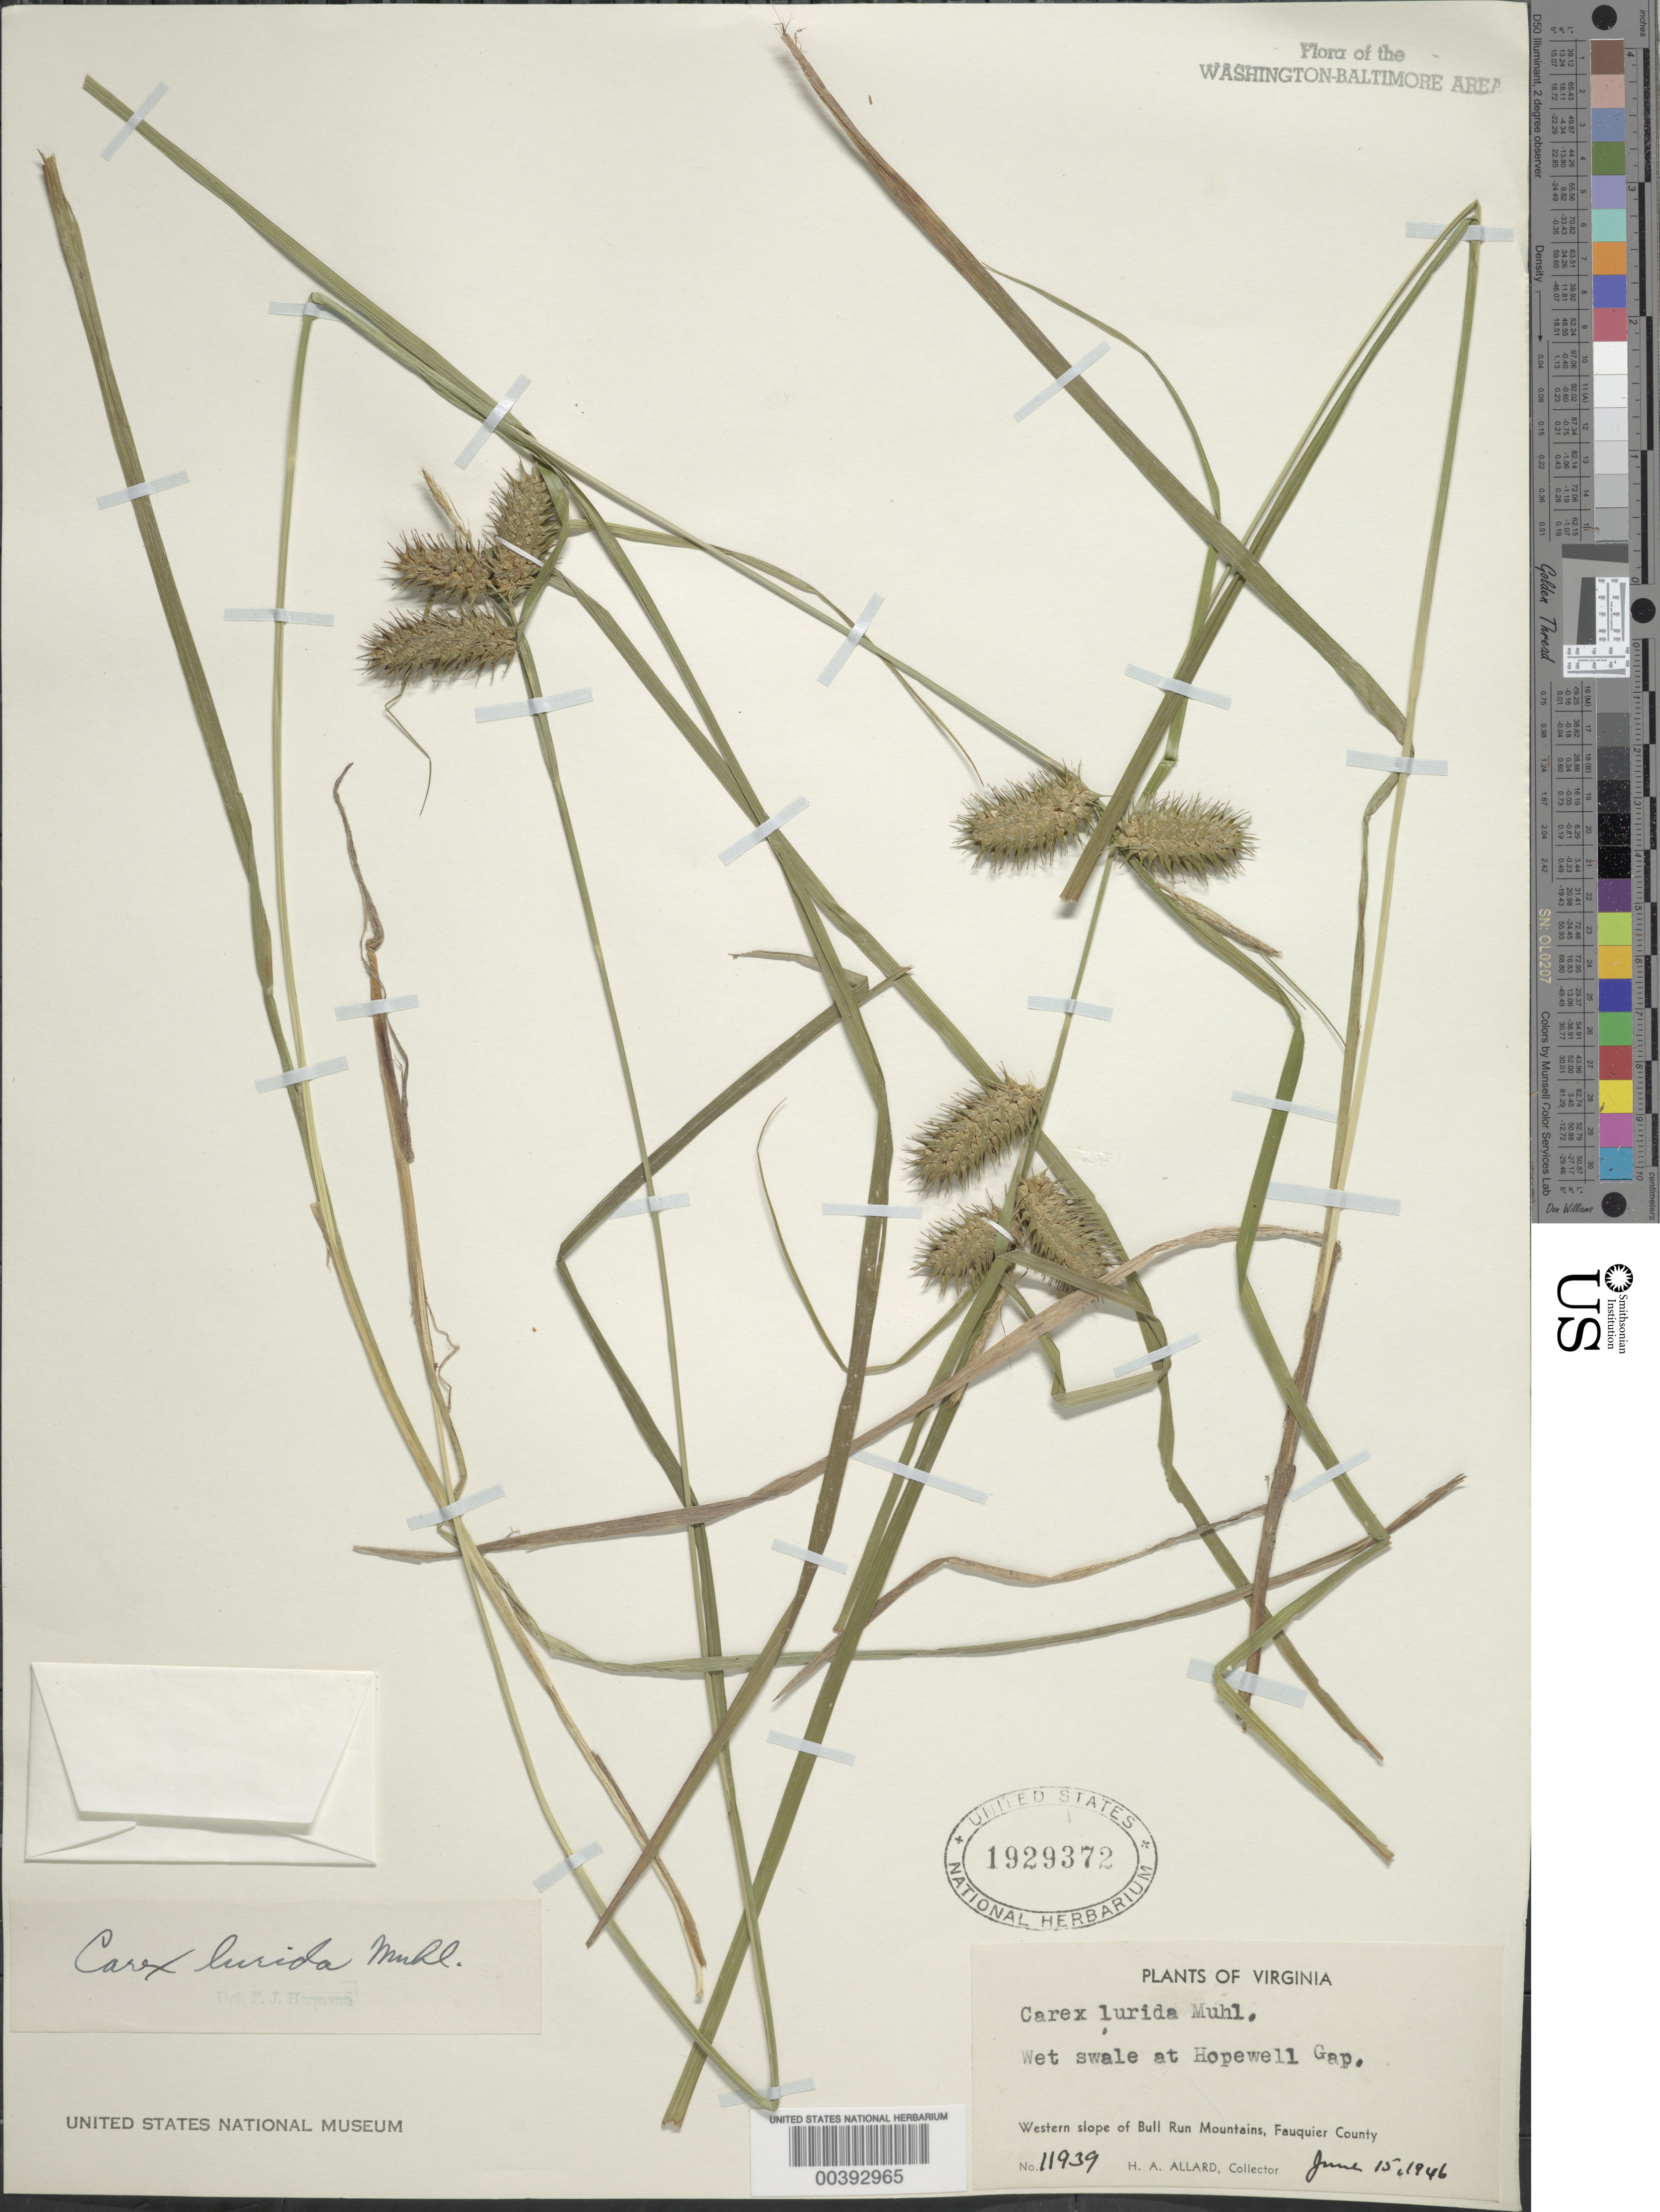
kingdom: Plantae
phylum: Tracheophyta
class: Liliopsida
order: Poales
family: Cyperaceae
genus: Carex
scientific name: Carex lurida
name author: Wahlenb.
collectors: H. A. Allard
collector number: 11939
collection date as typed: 15 Jun 1946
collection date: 1946-06-15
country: United States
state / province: Virginia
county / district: Fauquier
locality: Hopewell Gap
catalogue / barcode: US 1929372